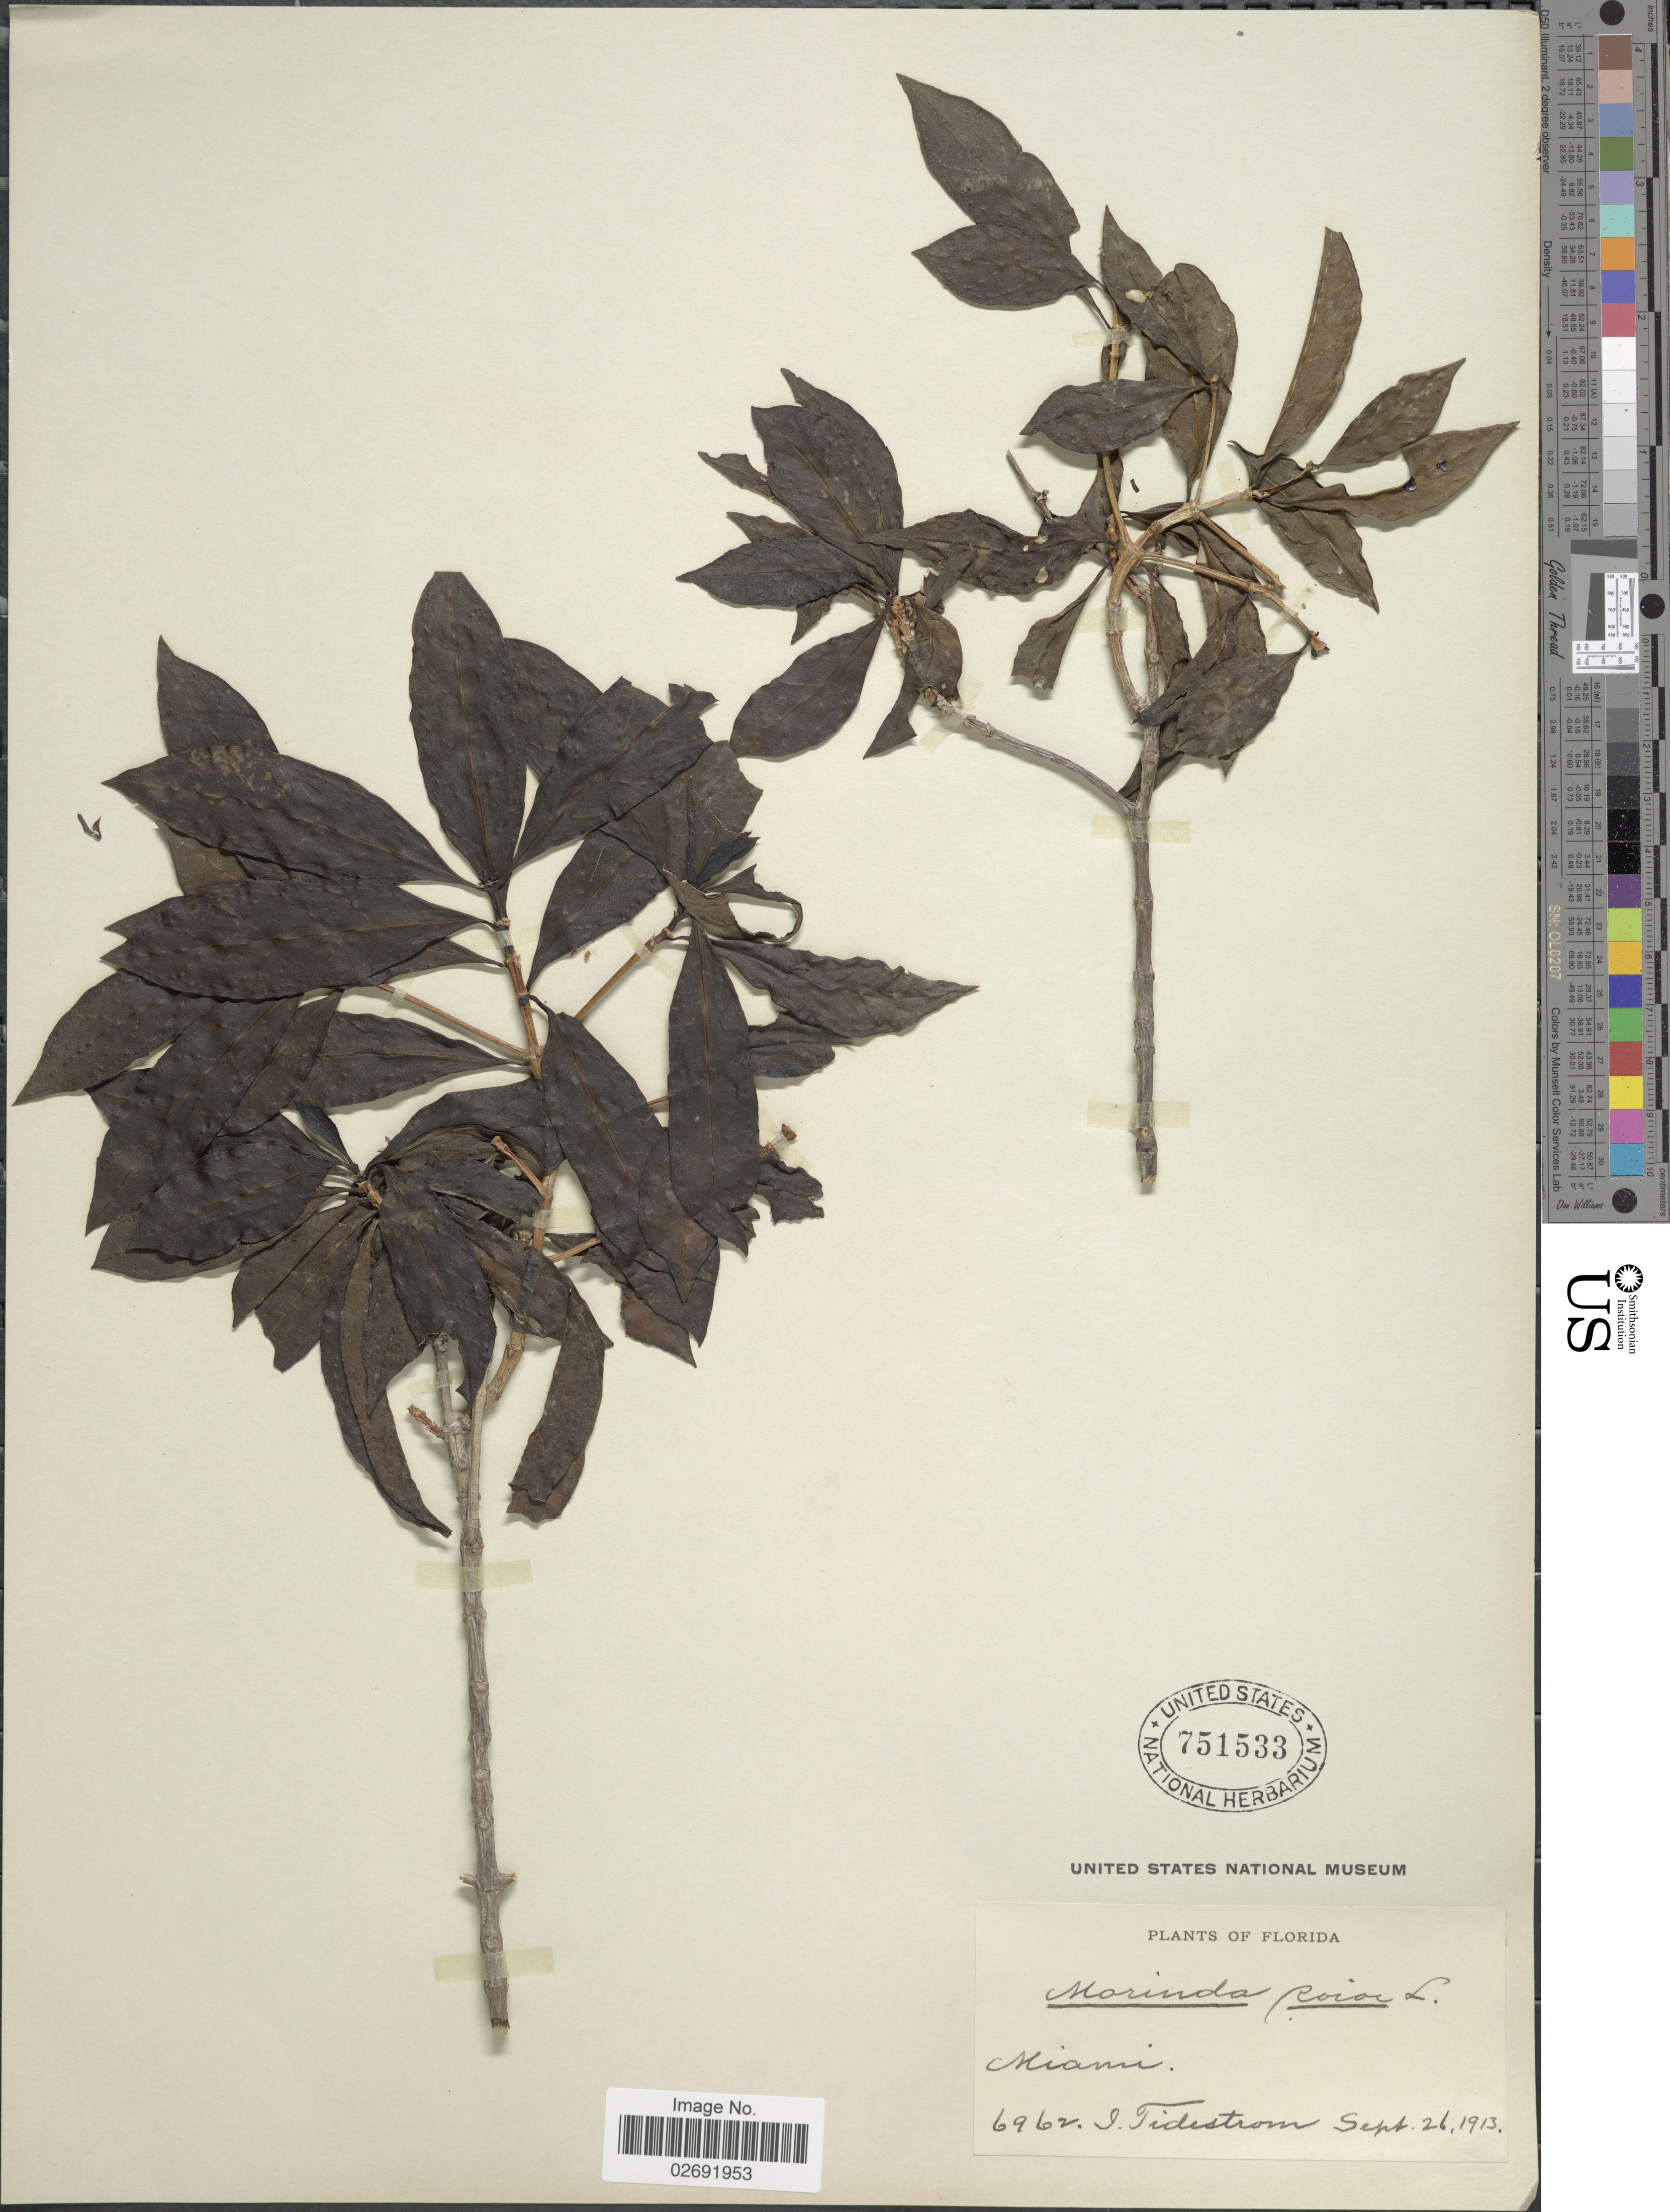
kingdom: Plantae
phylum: Tracheophyta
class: Magnoliopsida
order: Gentianales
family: Rubiaceae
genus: Morinda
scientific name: Morinda royoc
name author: L.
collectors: I. F. Tidestrom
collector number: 6962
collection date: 1913-09-26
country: United States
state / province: Florida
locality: Miami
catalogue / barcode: US 751533